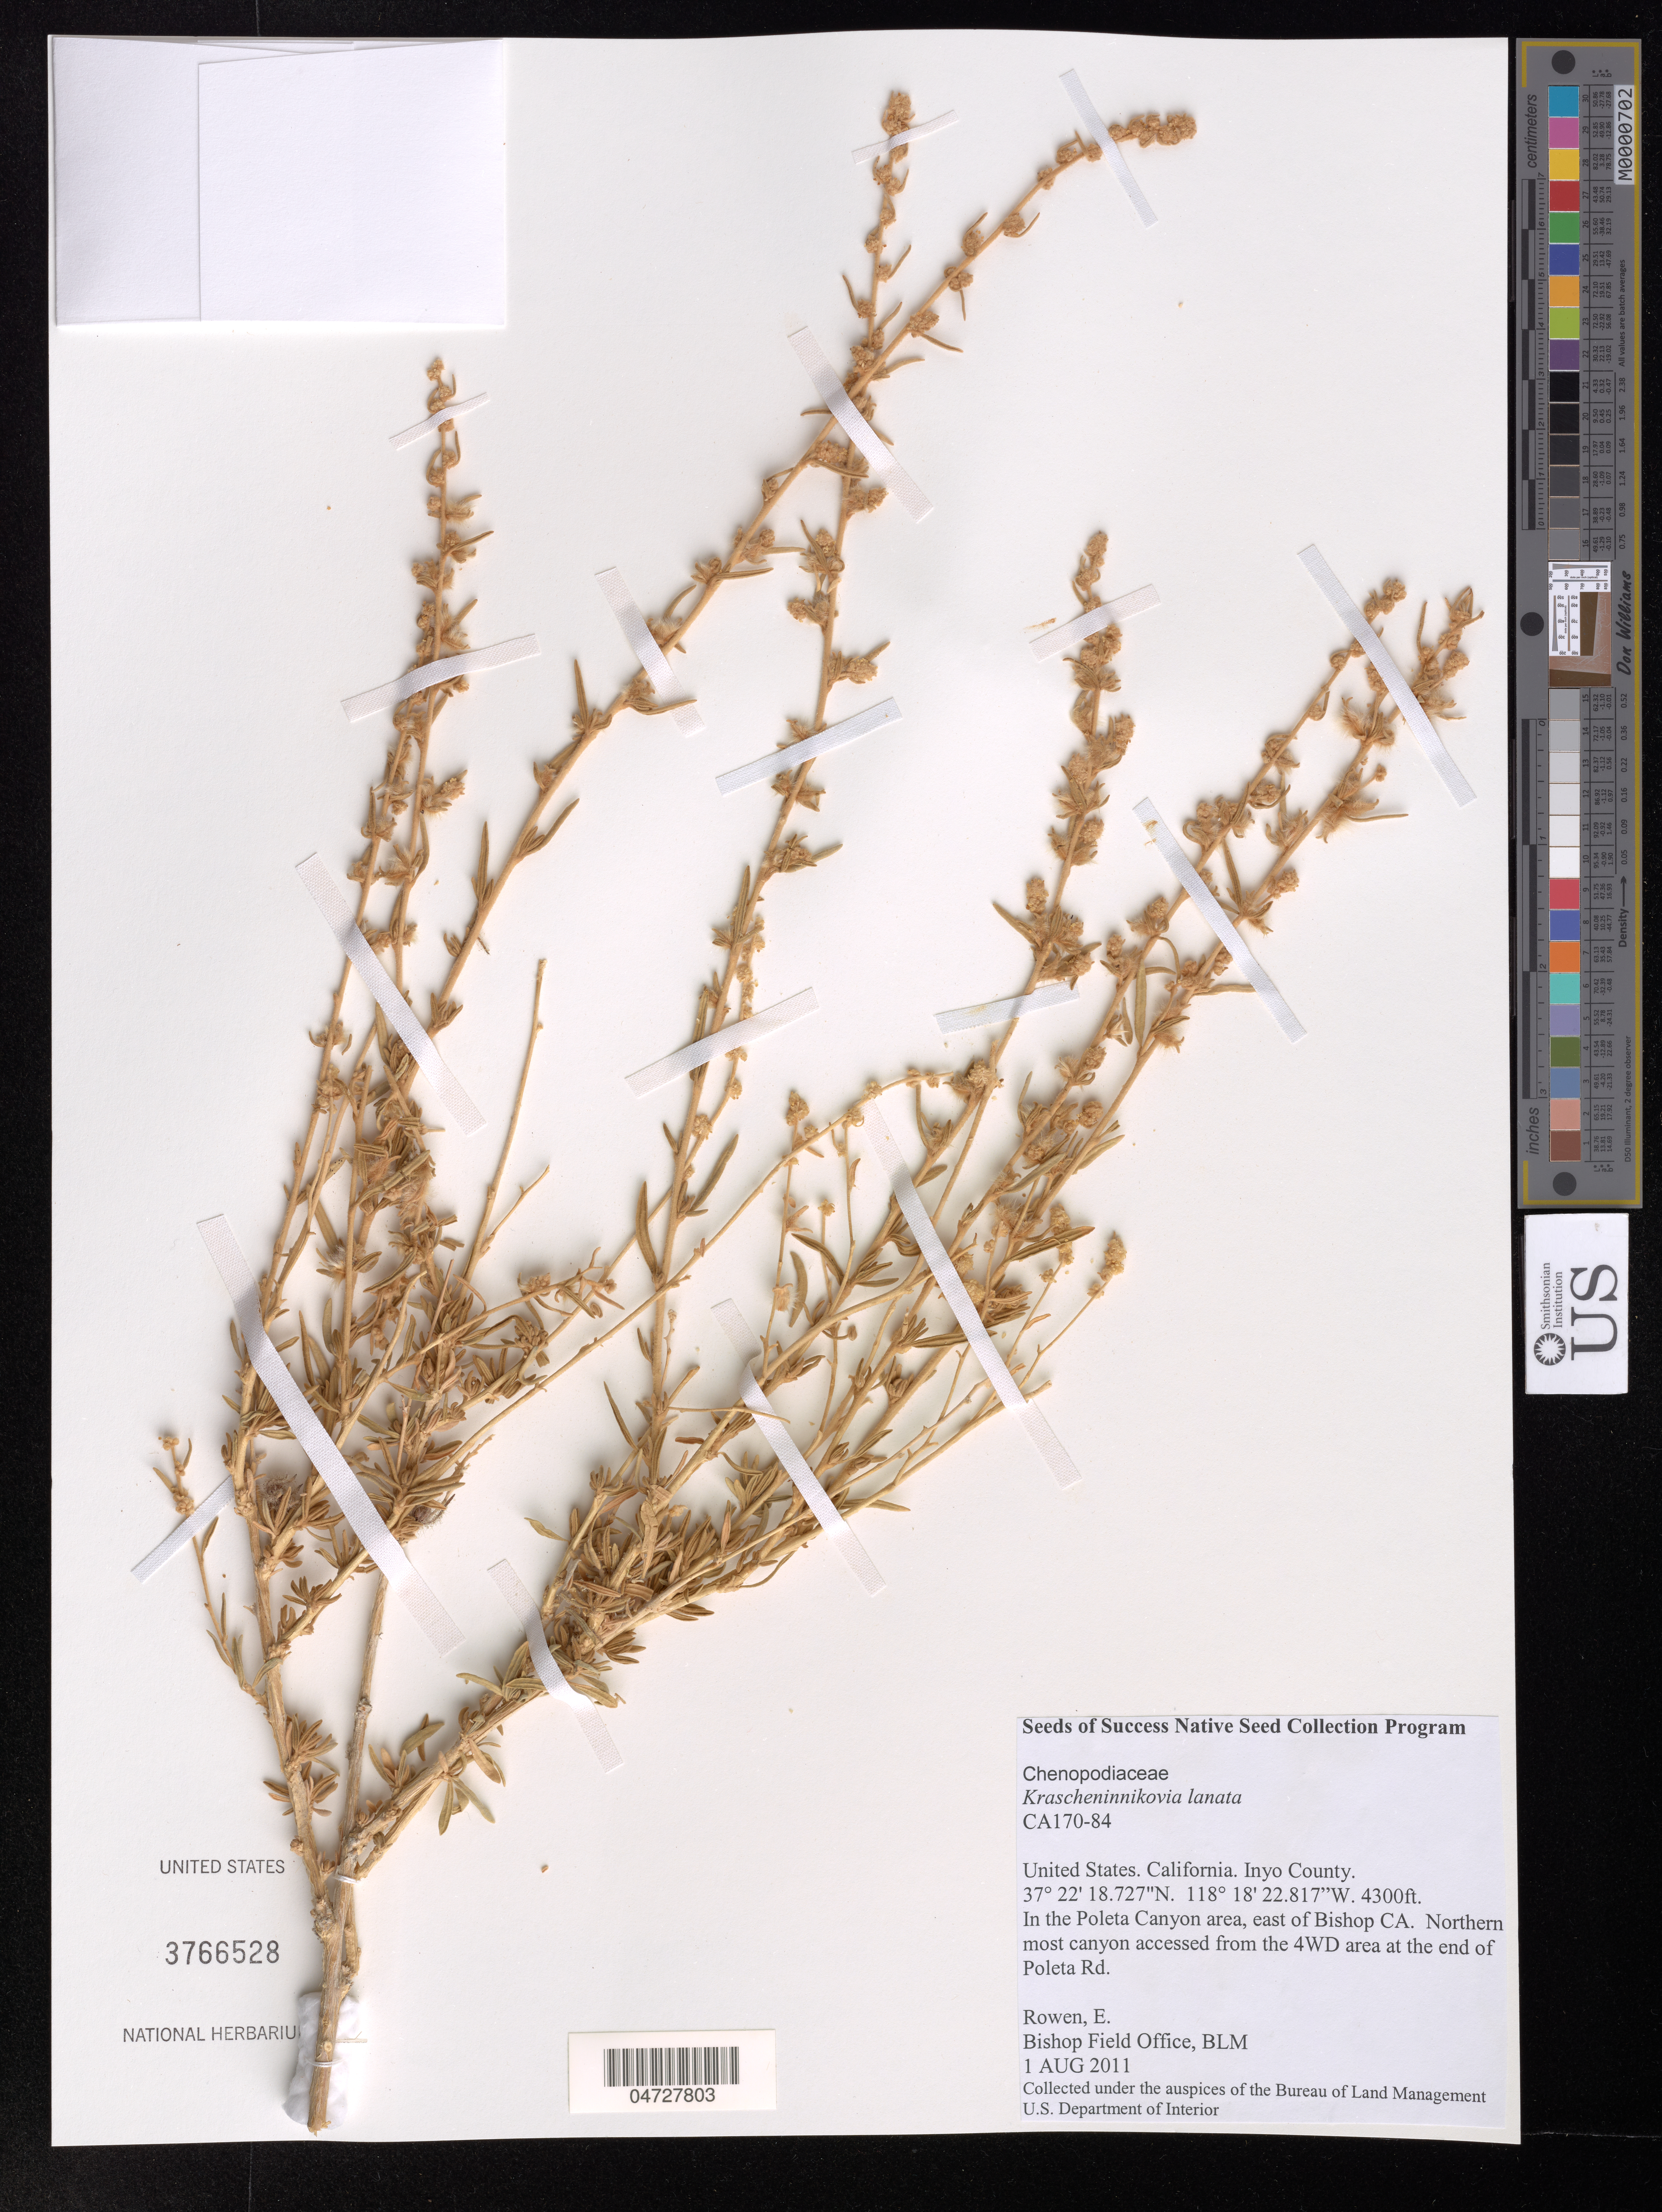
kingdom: Plantae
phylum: Tracheophyta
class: Magnoliopsida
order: Caryophyllales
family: Amaranthaceae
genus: Krascheninnikovia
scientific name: Krascheninnikovia lanata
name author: (Pursh) A. Meeuse & A.Smit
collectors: E. Rowen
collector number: CA170-84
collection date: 2011-08-01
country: United States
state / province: California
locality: Inyo County. In the Poleta Canyon area, east of Bishop CA. Northern most canyon accessed from the 4WD area at the end of Poleta Rd.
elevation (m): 1311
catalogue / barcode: US 3766528